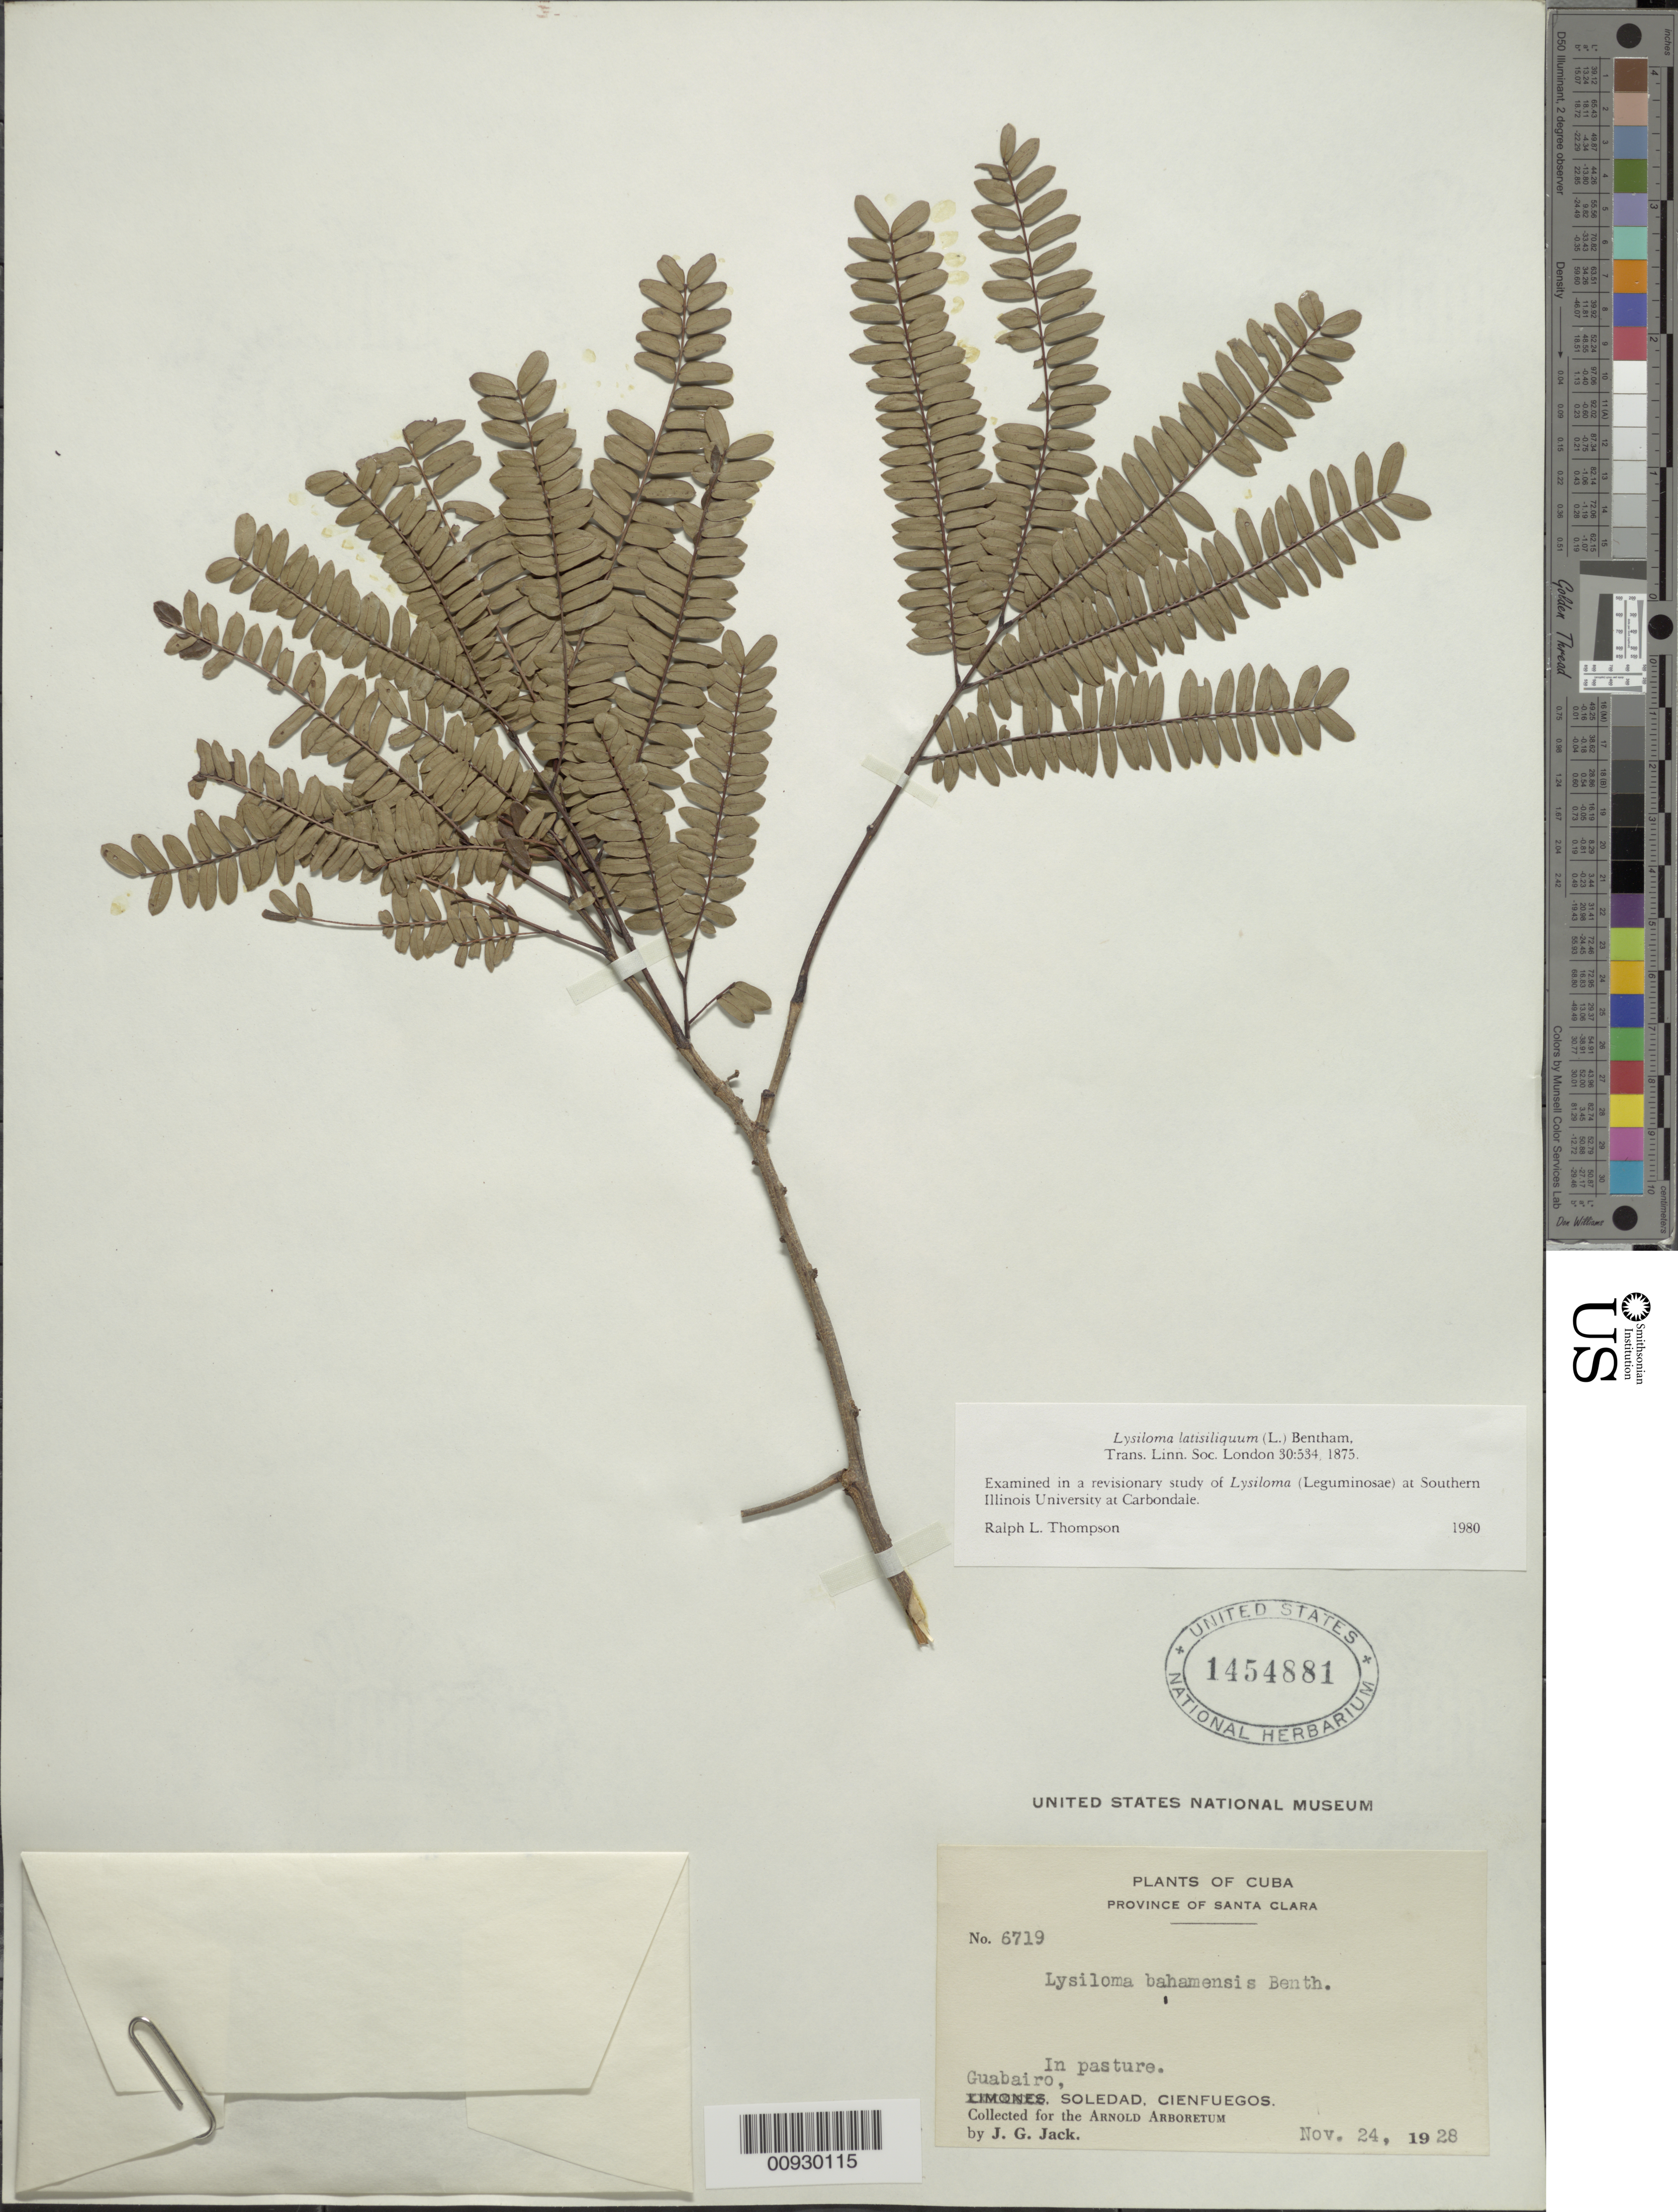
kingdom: Plantae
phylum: Tracheophyta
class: Magnoliopsida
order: Fabales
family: Fabaceae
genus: Lysiloma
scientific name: Lysiloma latisiliquum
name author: (L.) Benth.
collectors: J. G. Jack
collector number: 6719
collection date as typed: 24 Nov 1928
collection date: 1928-11-24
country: Cuba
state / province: Villa Clara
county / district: Santa Clara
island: Cuba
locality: Cuabairo, In pasture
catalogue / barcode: US 1454881